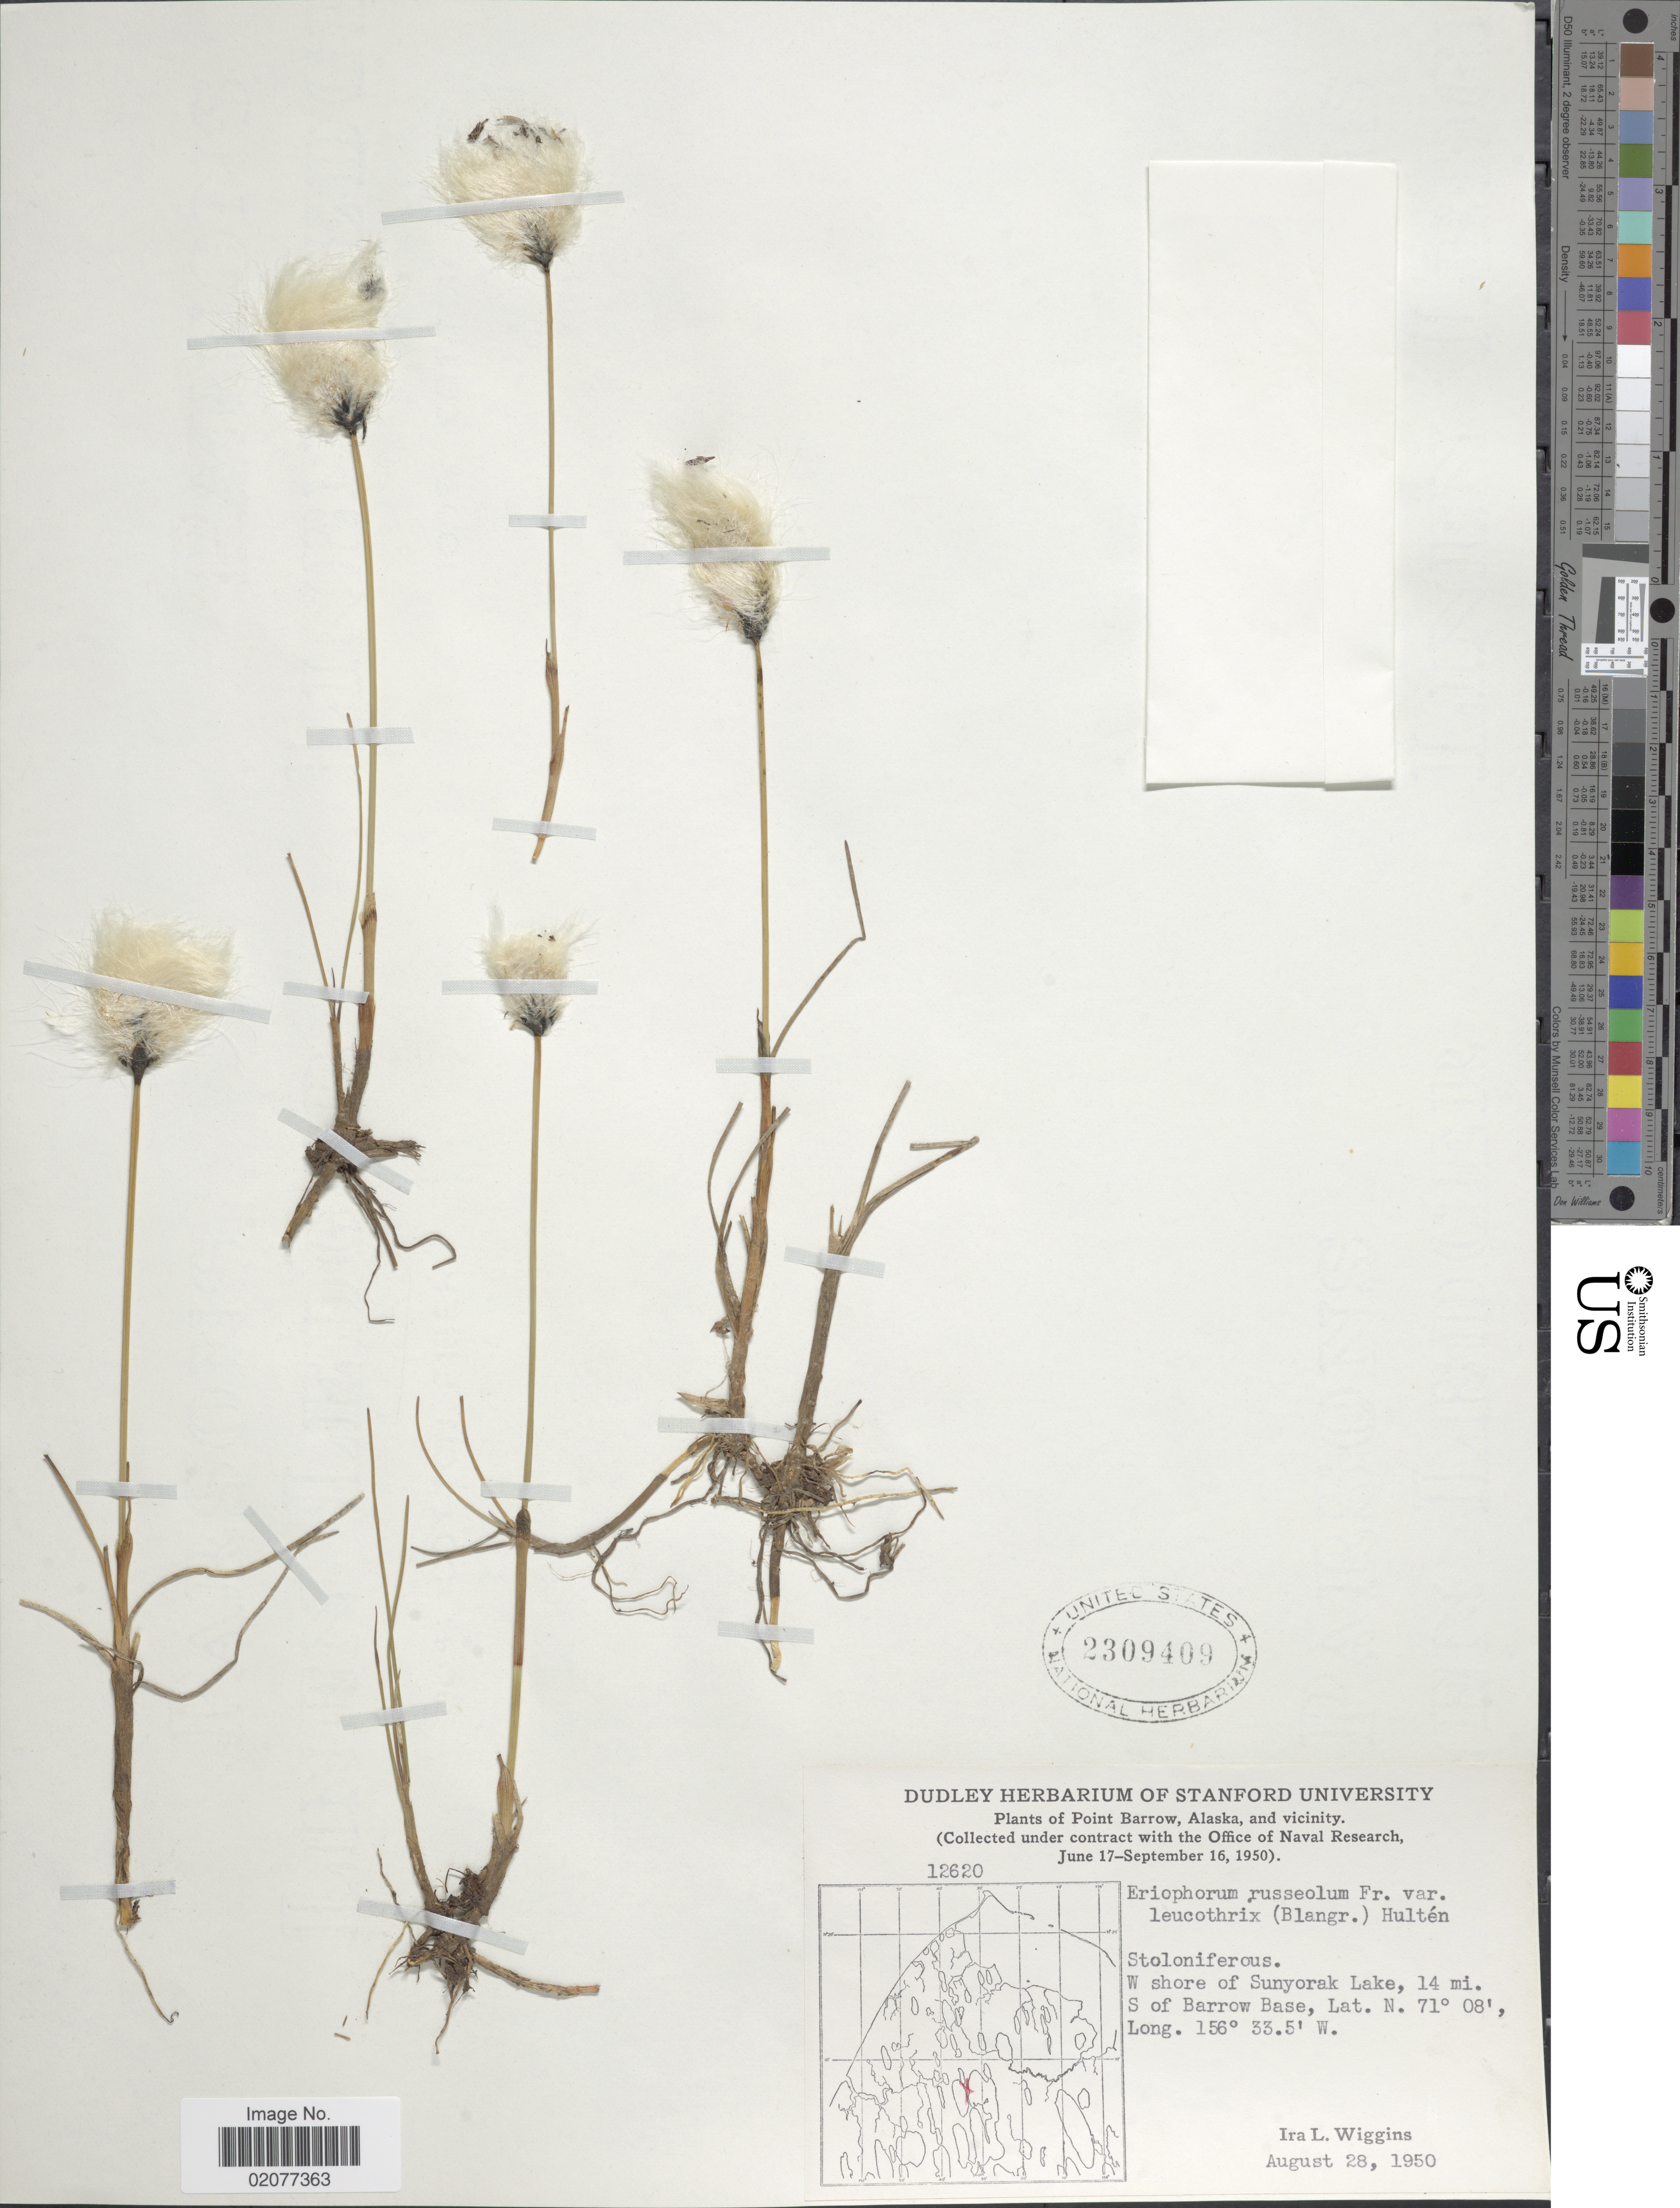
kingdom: Plantae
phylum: Tracheophyta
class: Liliopsida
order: Poales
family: Cyperaceae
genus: Eriophorum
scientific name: Eriophorum chamissonis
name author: C.A. Mey.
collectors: I. L. Wiggins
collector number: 12620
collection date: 1950-08-28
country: United States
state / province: Alaska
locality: Point Barrow, Alaska, and vicinity. W shore of Sunyorak Lake, 14 mi. S of Barrow Base.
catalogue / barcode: US 2309409